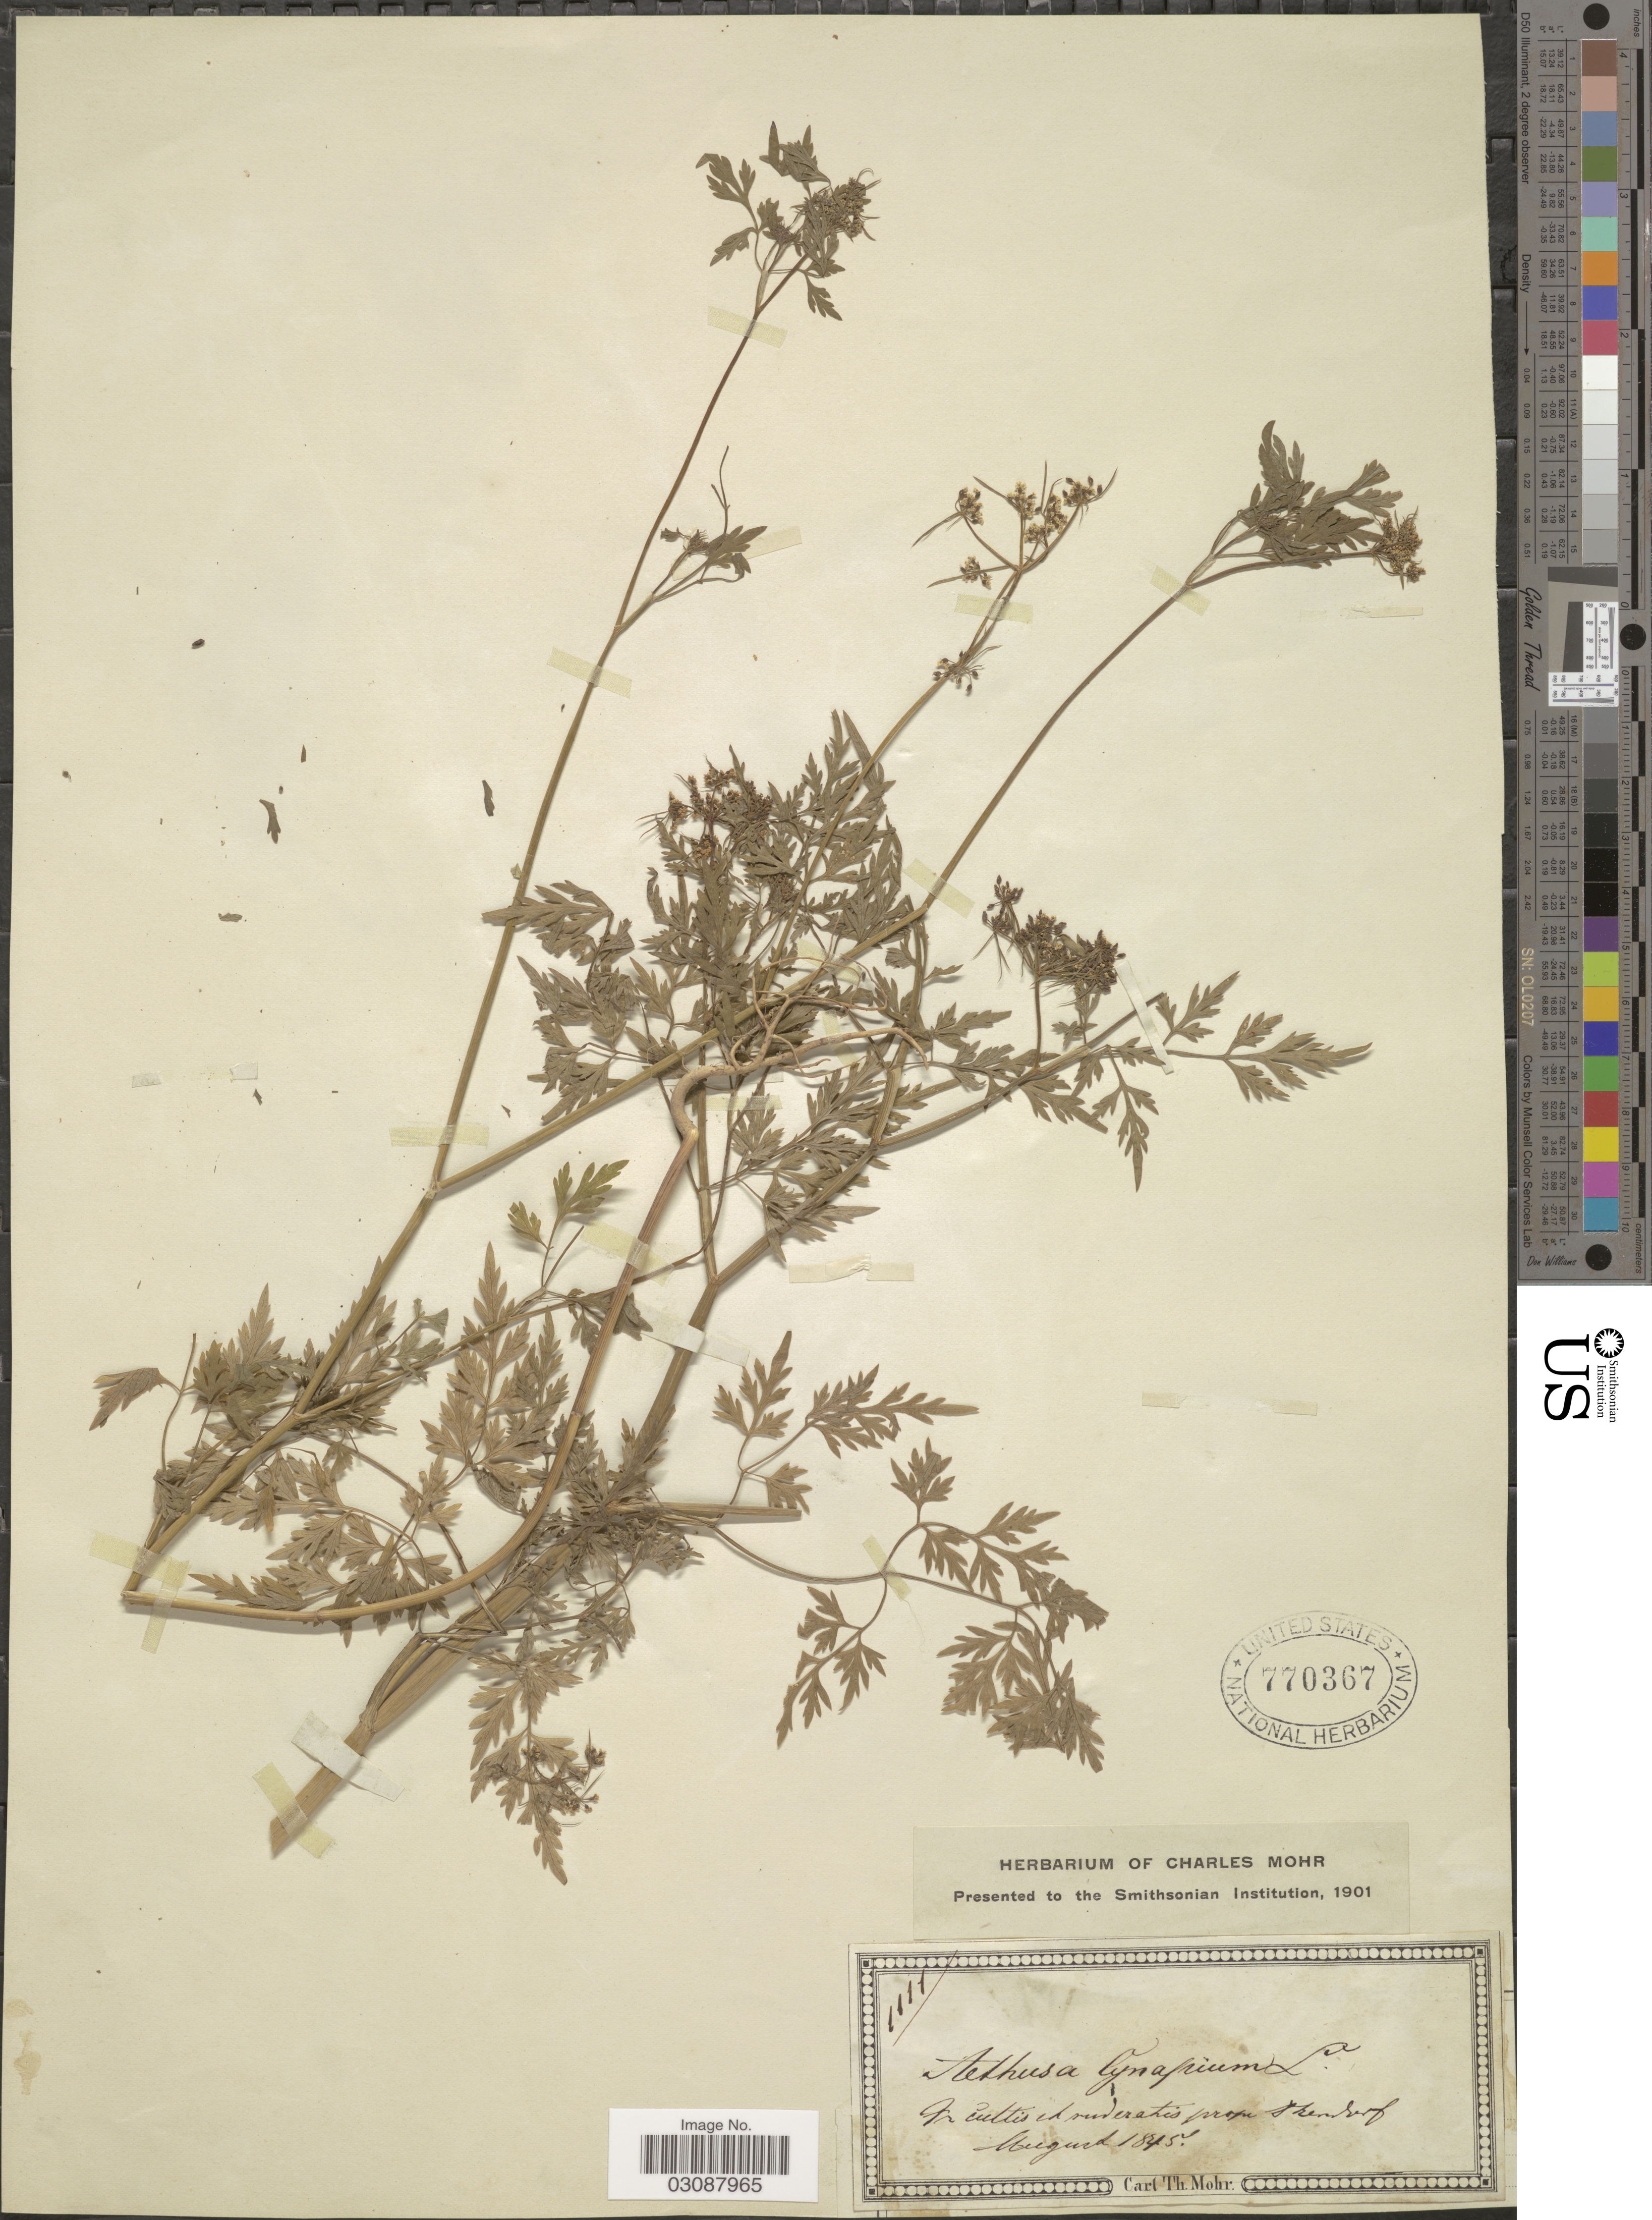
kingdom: Plantae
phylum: Tracheophyta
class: Magnoliopsida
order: Apiales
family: Apiaceae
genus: Aethusa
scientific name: Aethusa cynapium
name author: L.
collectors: Mohr, C. T. (herbarium)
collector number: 1111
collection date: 1845-08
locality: In cultis et ruderatis prope Shensdorf [interpreted].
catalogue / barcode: US 770367